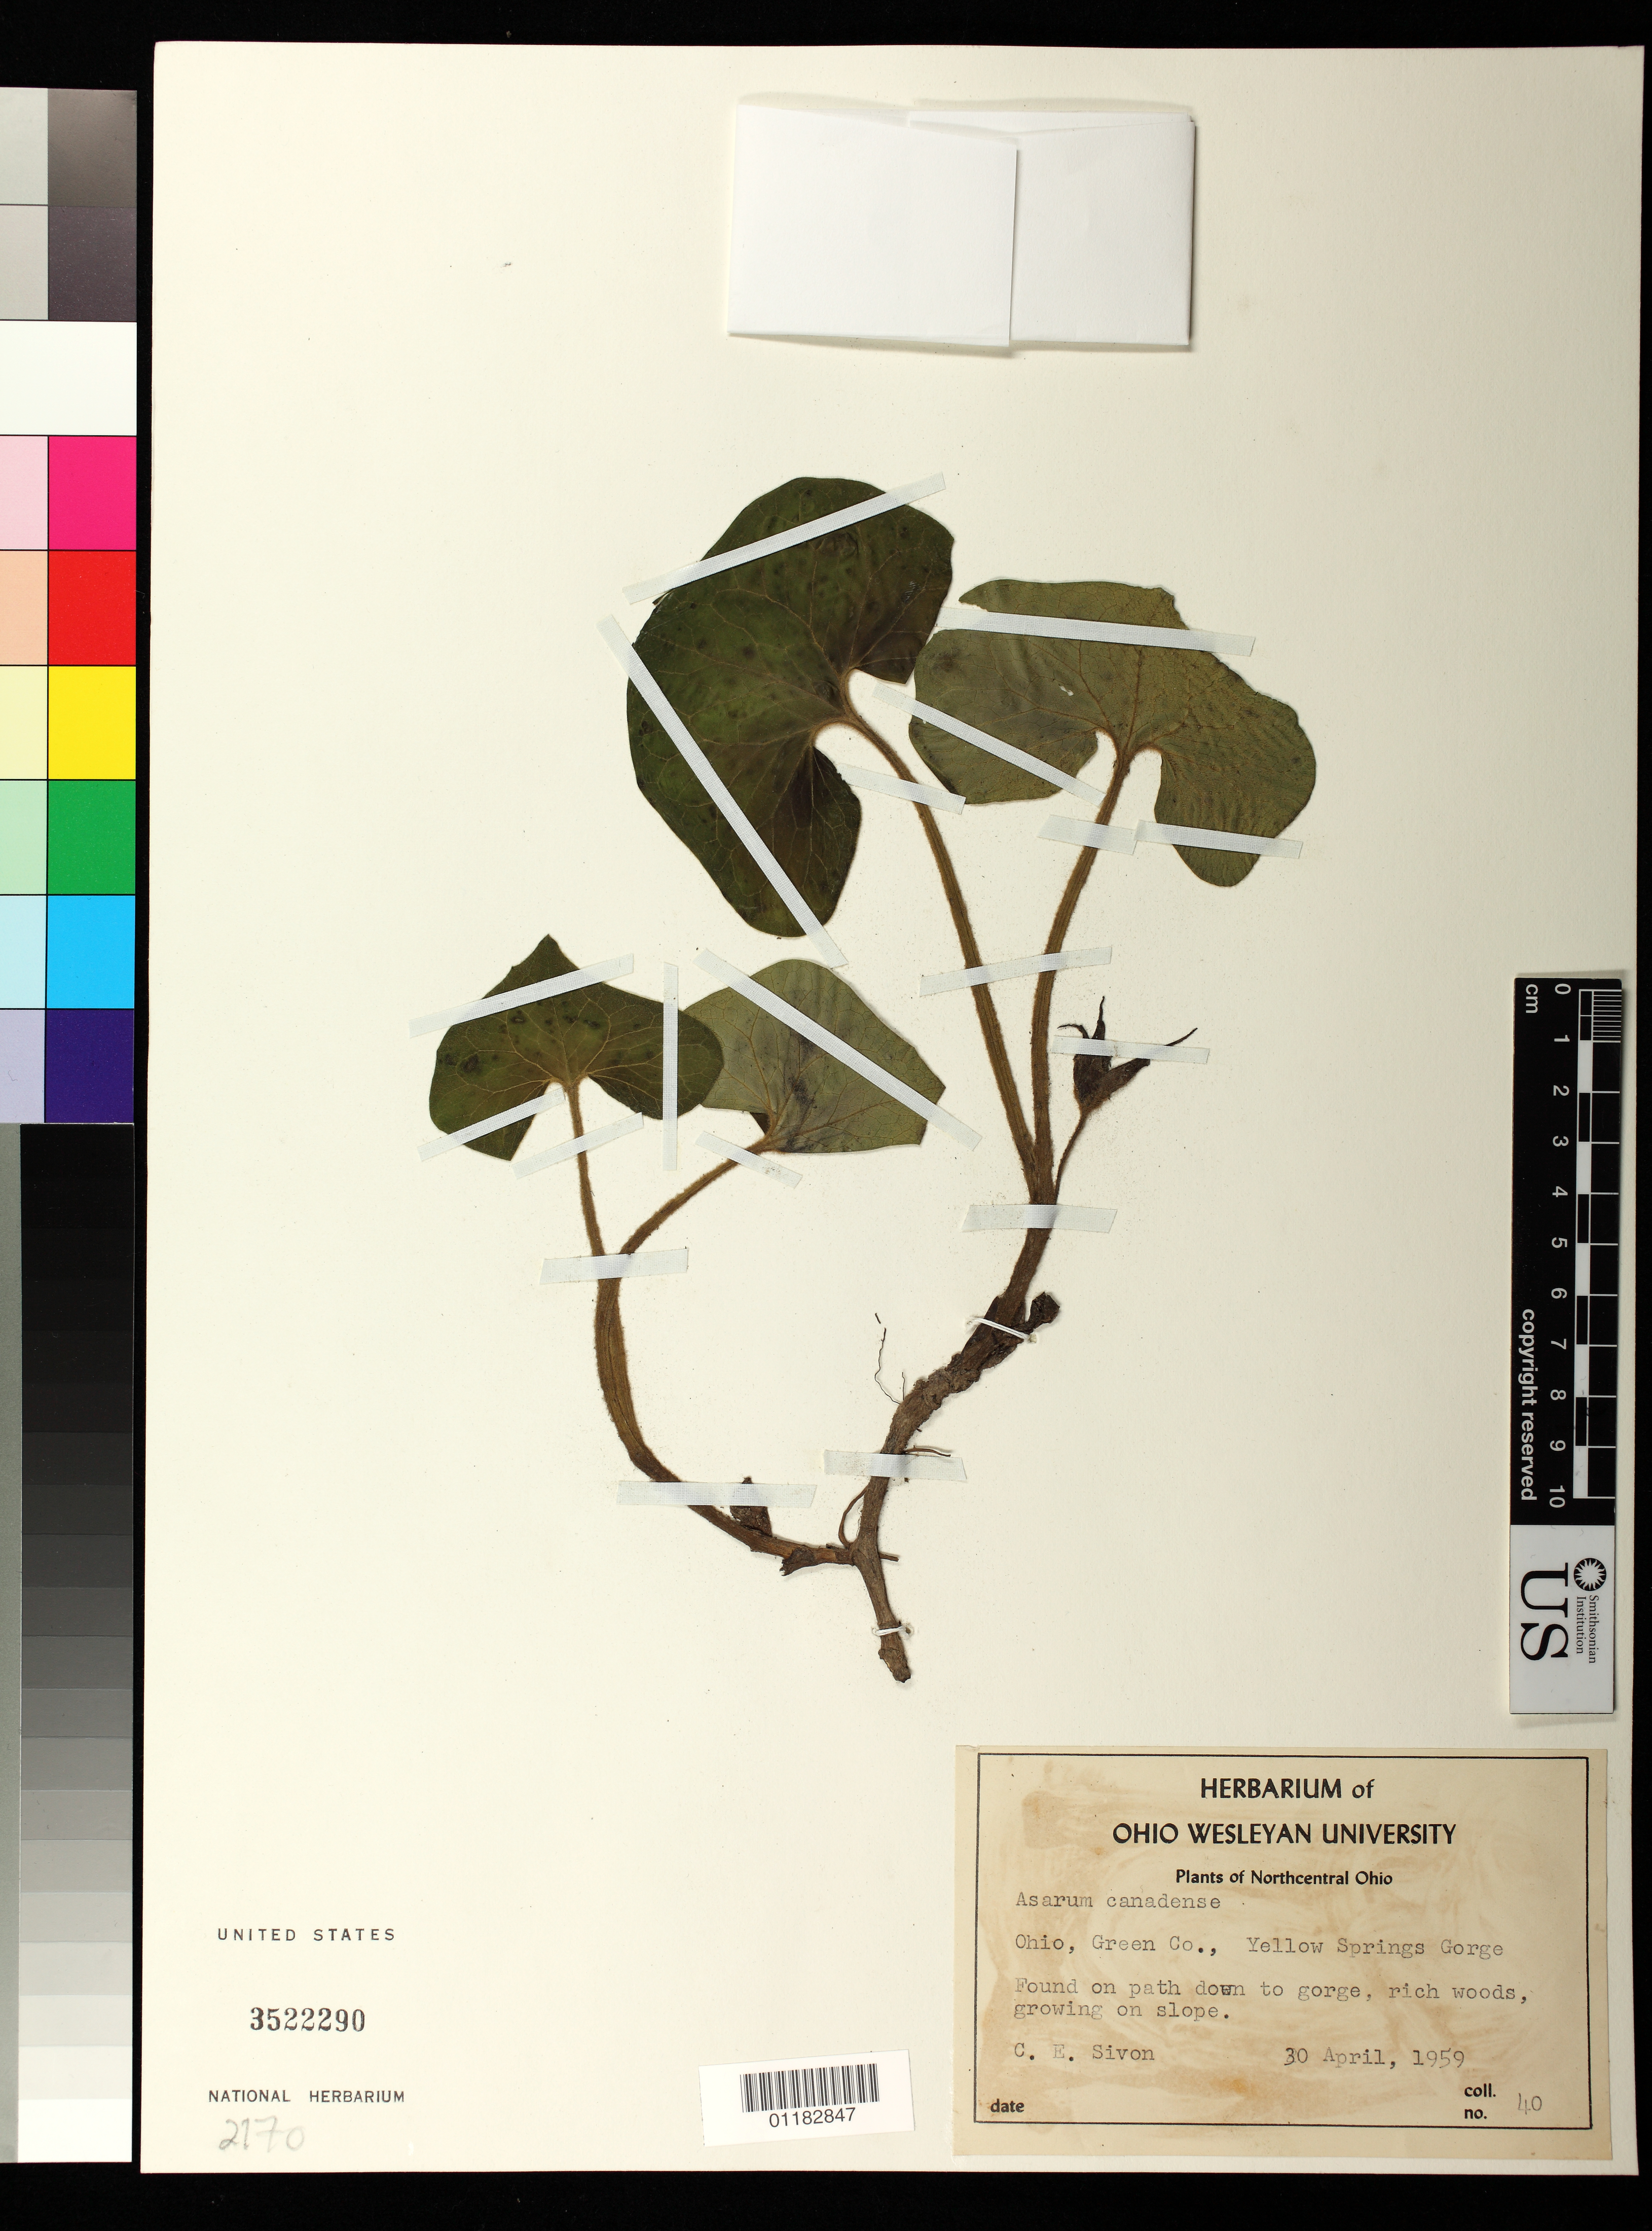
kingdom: Plantae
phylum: Tracheophyta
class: Magnoliopsida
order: Piperales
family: Aristolochiaceae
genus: Asarum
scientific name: Asarum canadense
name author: L.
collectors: C. E. Sivon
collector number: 40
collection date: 1959-04-30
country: United States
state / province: Ohio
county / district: Green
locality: Yellow Springs Gorge, Green County. On path down to gorge, growing on slope.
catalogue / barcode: US 3522290